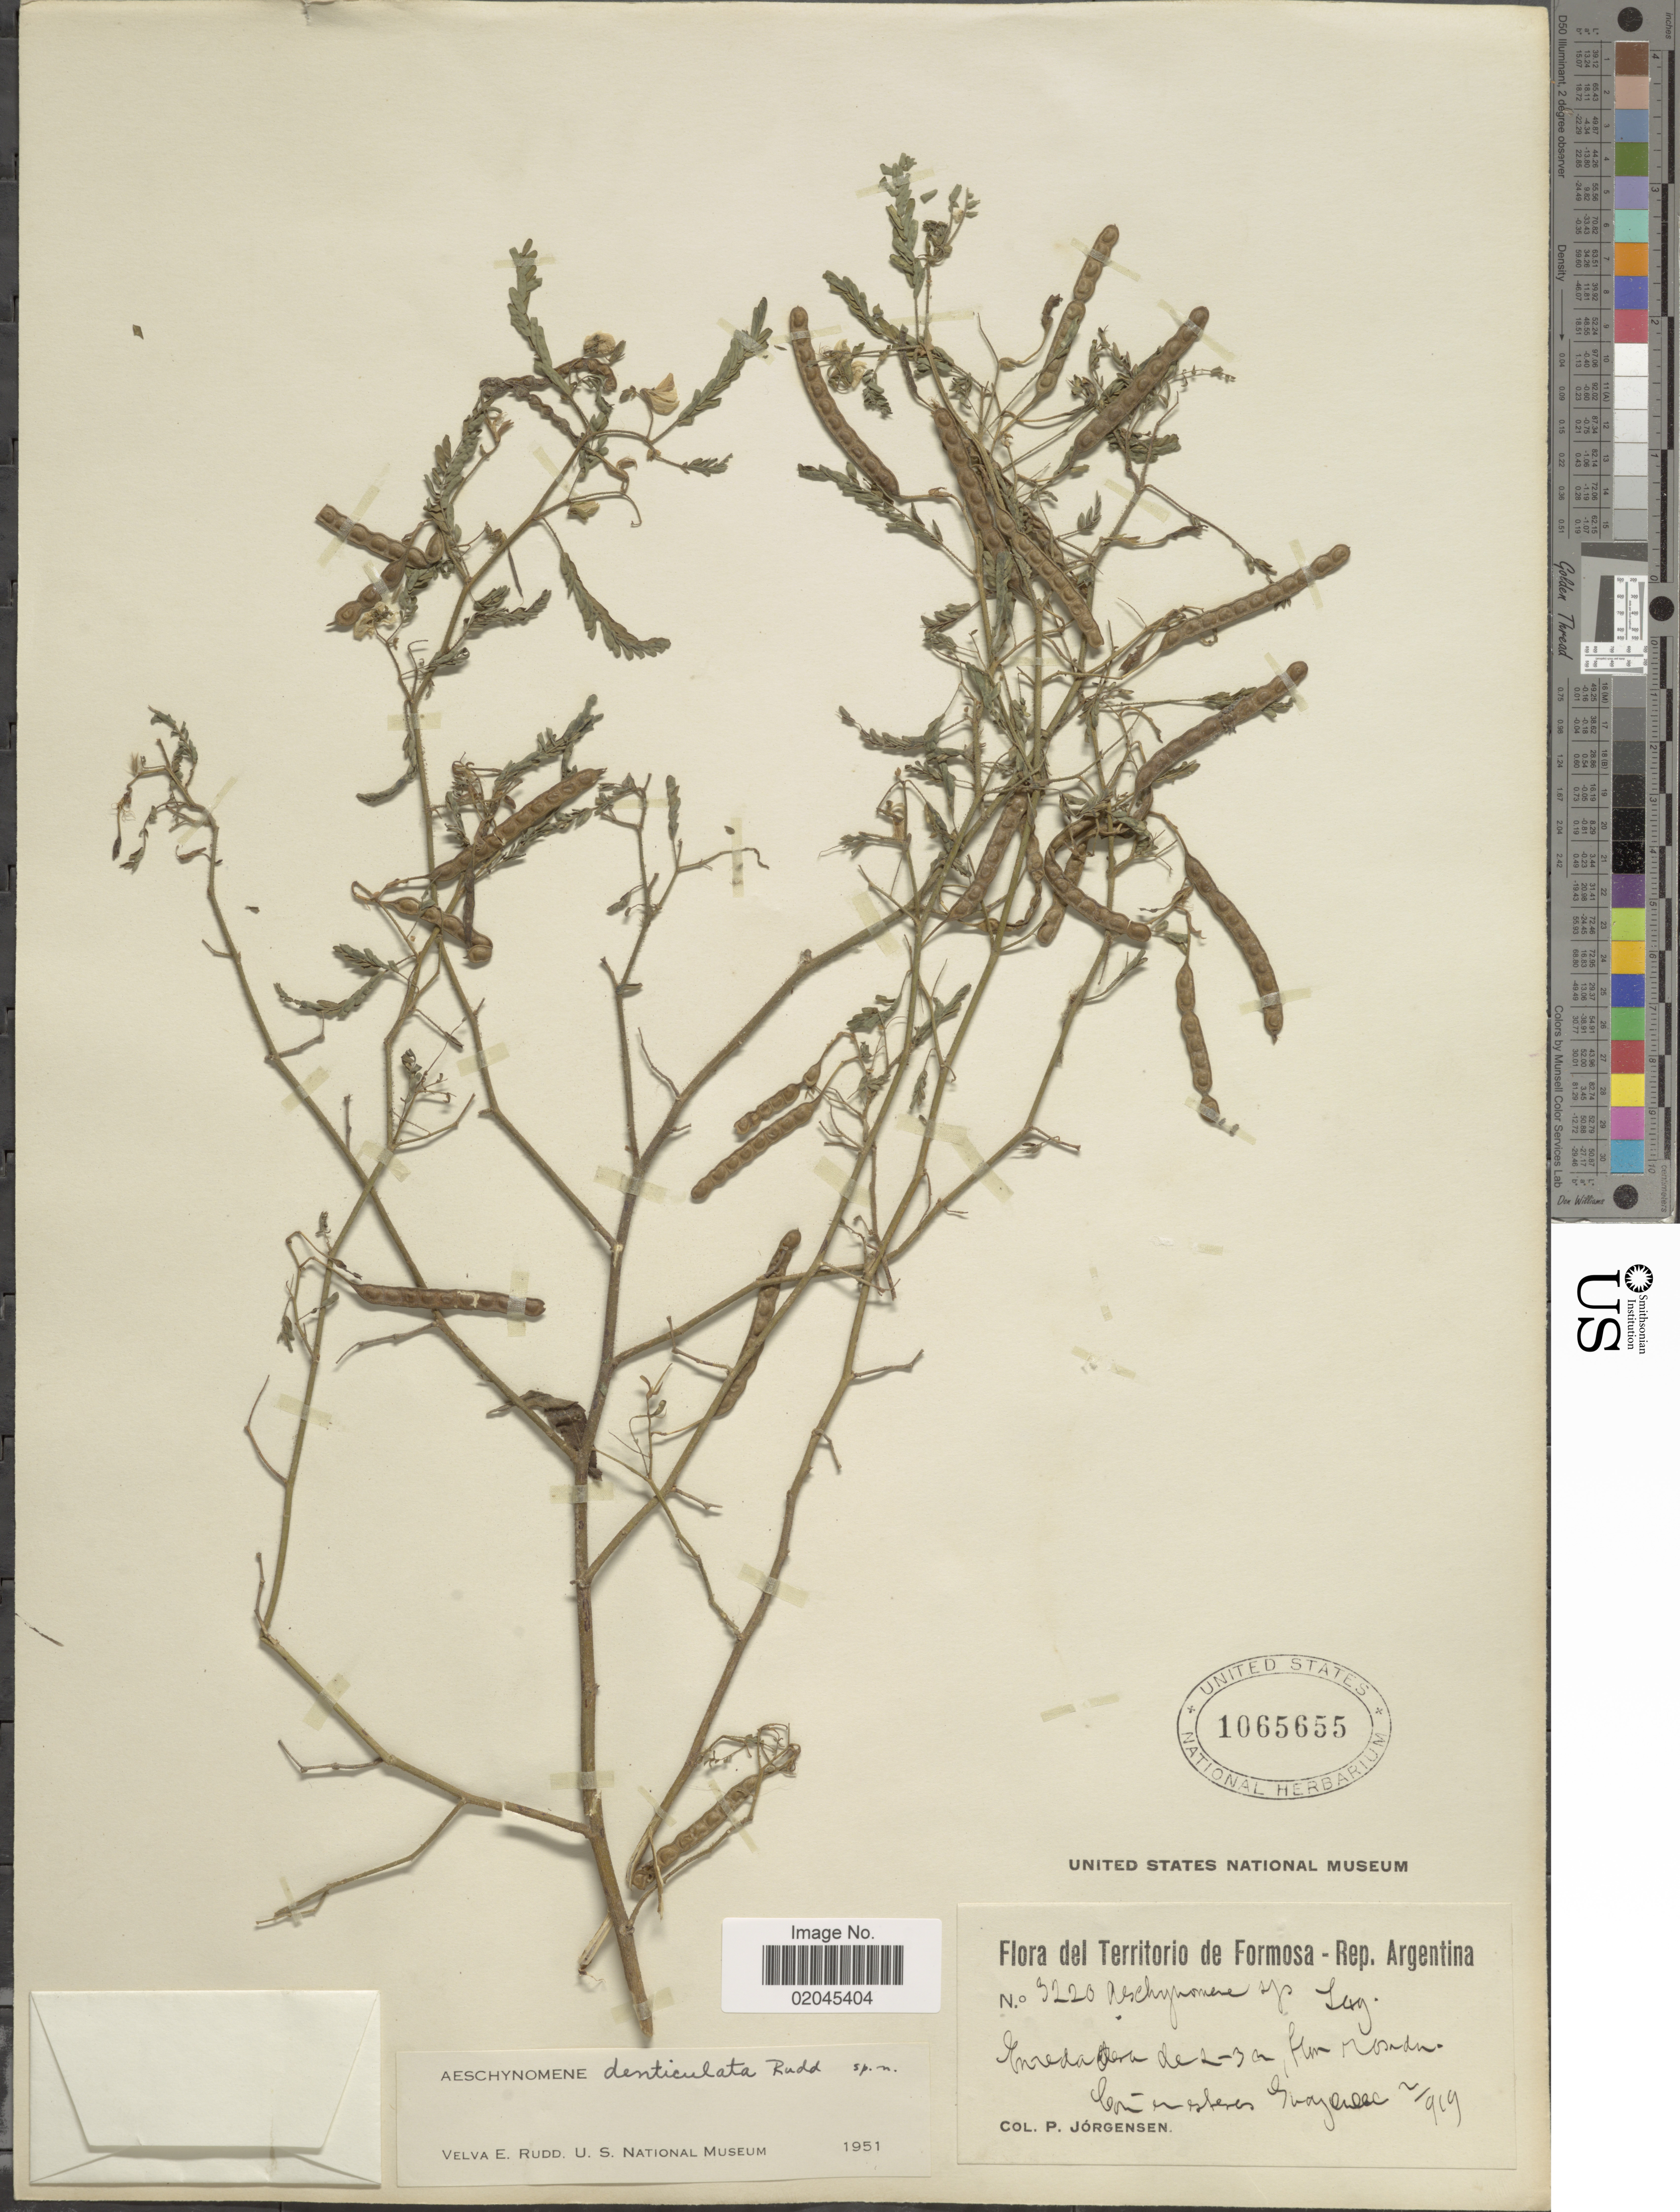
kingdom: Plantae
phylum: Tracheophyta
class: Magnoliopsida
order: Fabales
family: Fabaceae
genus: Aeschynomene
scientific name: Aeschynomene denticulata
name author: Rudd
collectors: P. Jörgensen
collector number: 3220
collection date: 1919-02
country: Argentina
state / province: Formosa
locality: Del Territorio de Formosa, Rep. Argentina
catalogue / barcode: US 1065655